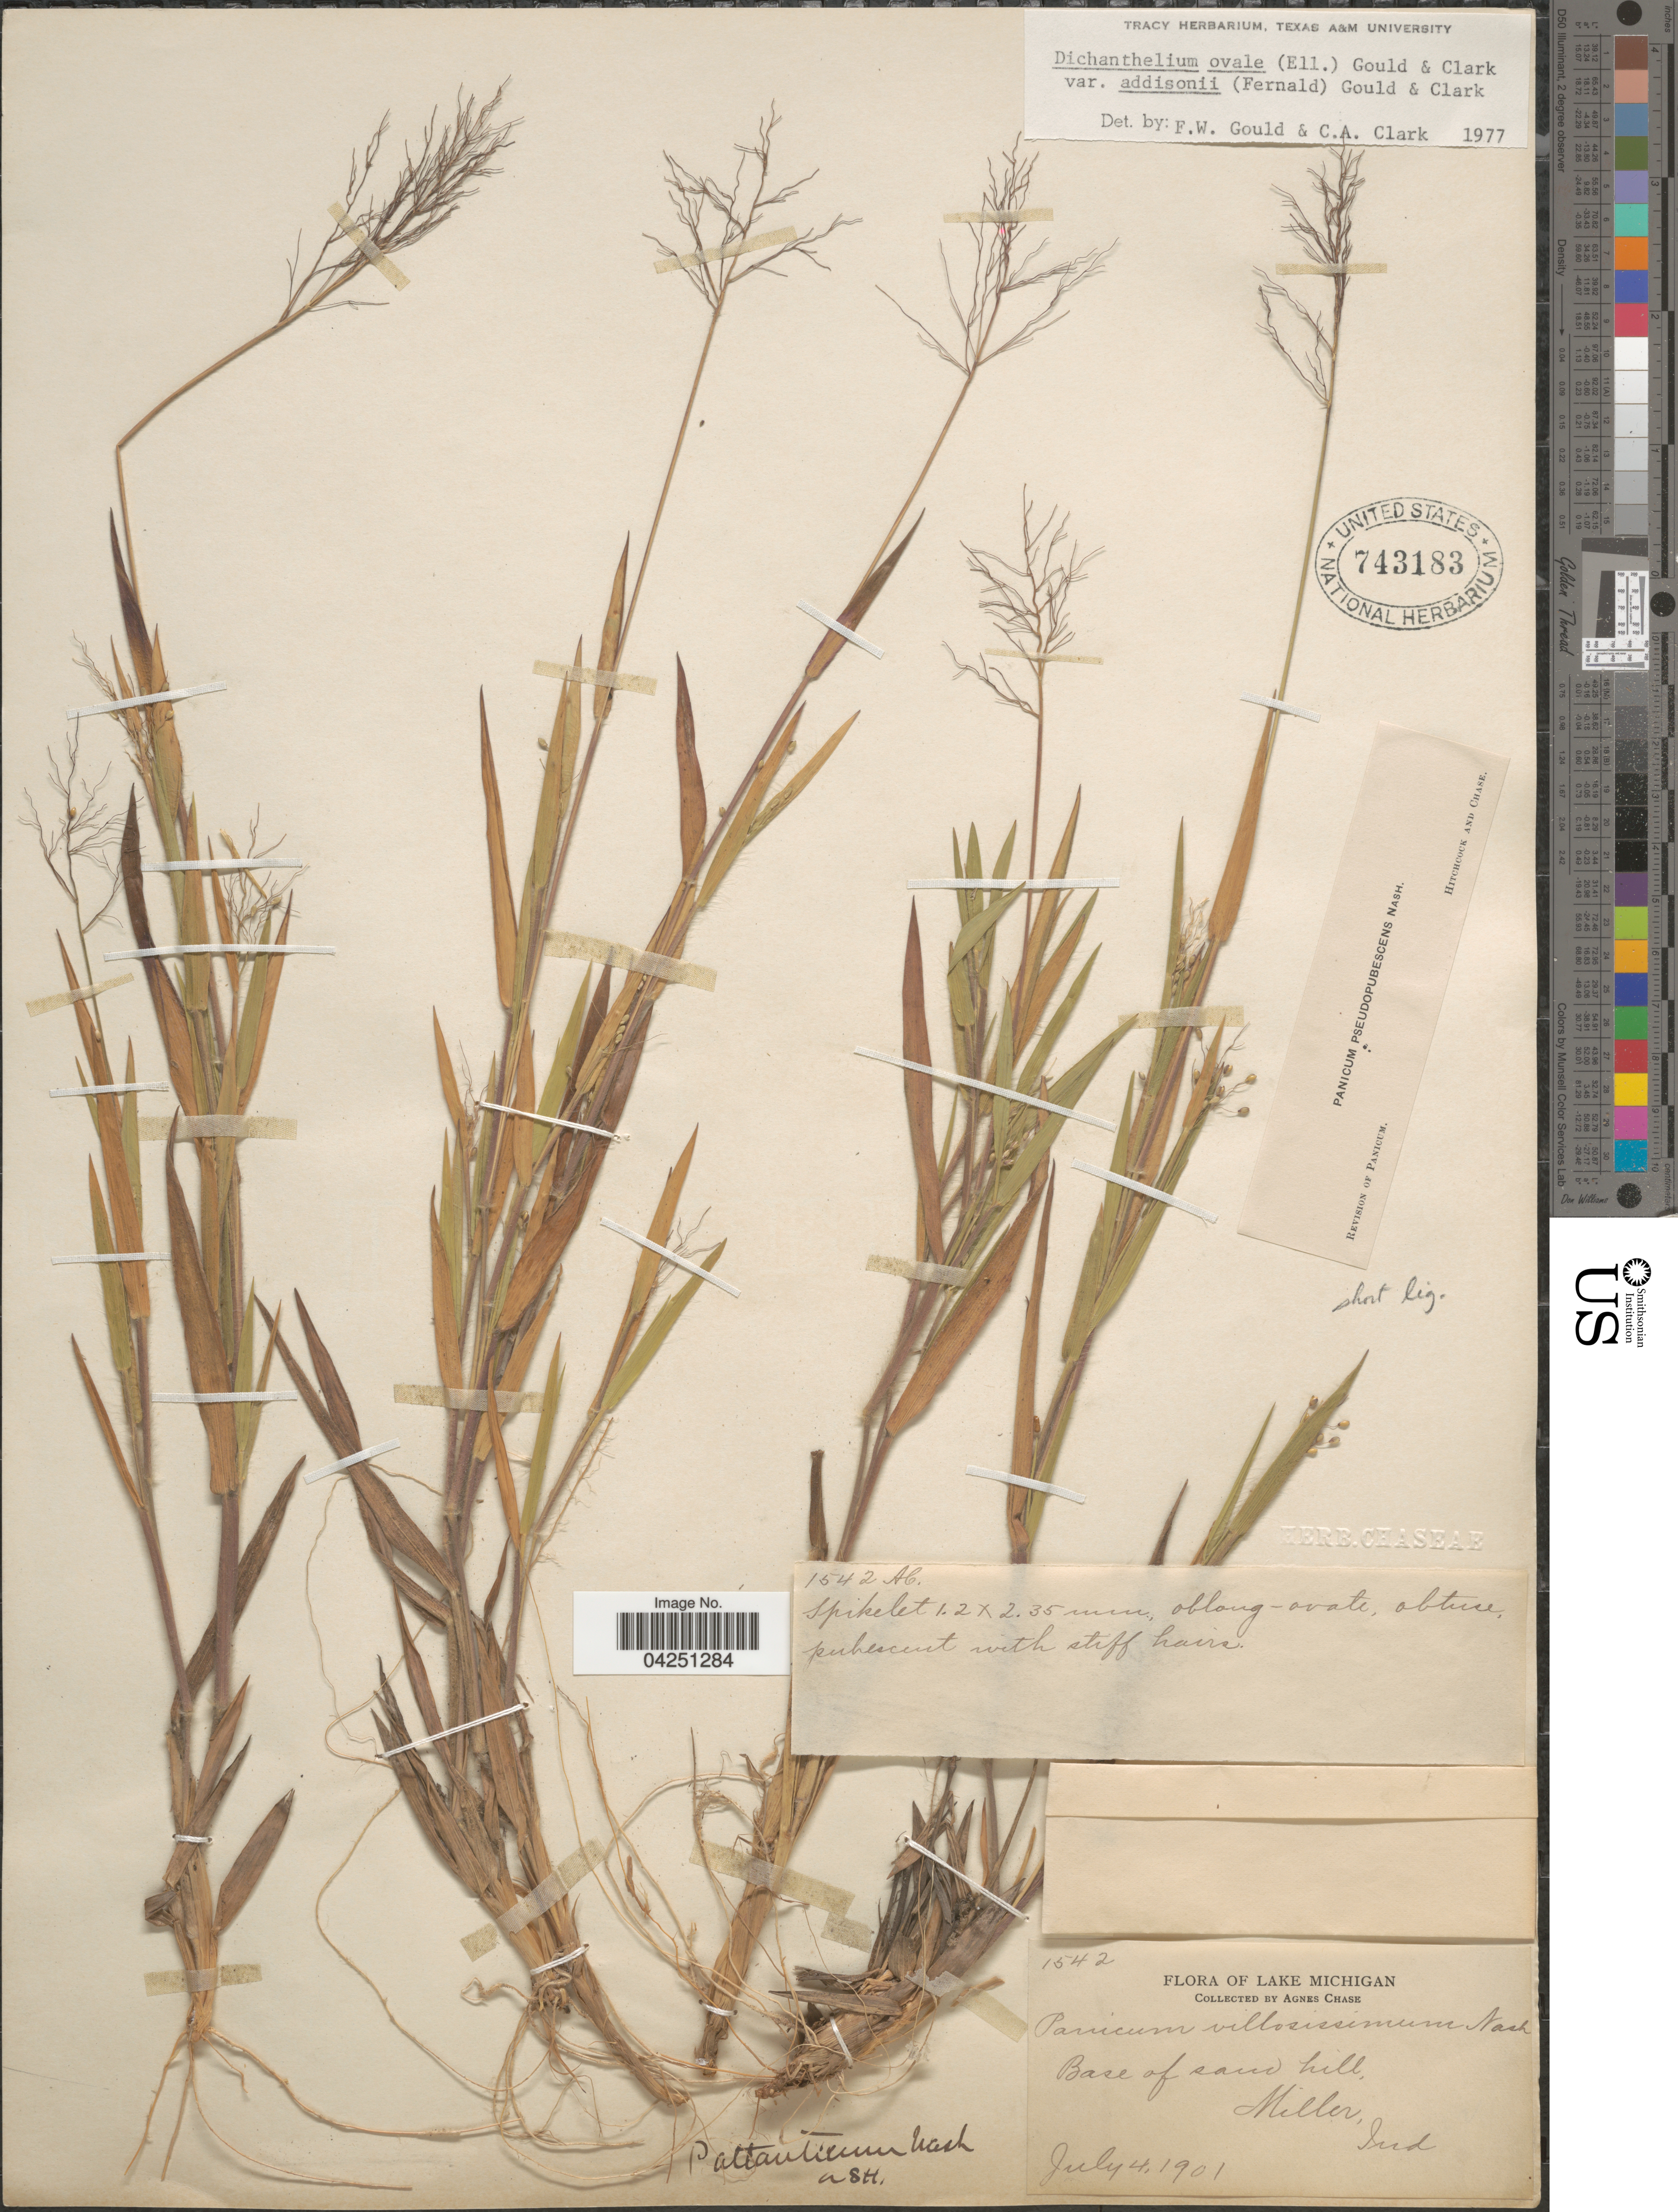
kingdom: Plantae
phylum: Tracheophyta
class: Liliopsida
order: Poales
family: Poaceae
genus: Dichanthelium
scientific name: Dichanthelium acuminatum var. acuminatum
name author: (Sw.) Gould & C.A. Clark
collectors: A. Chase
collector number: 1542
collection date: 1901-07-04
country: United States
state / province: Indiana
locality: Lake Michigan. Base of sand hill, Miller.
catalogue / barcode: US 743183